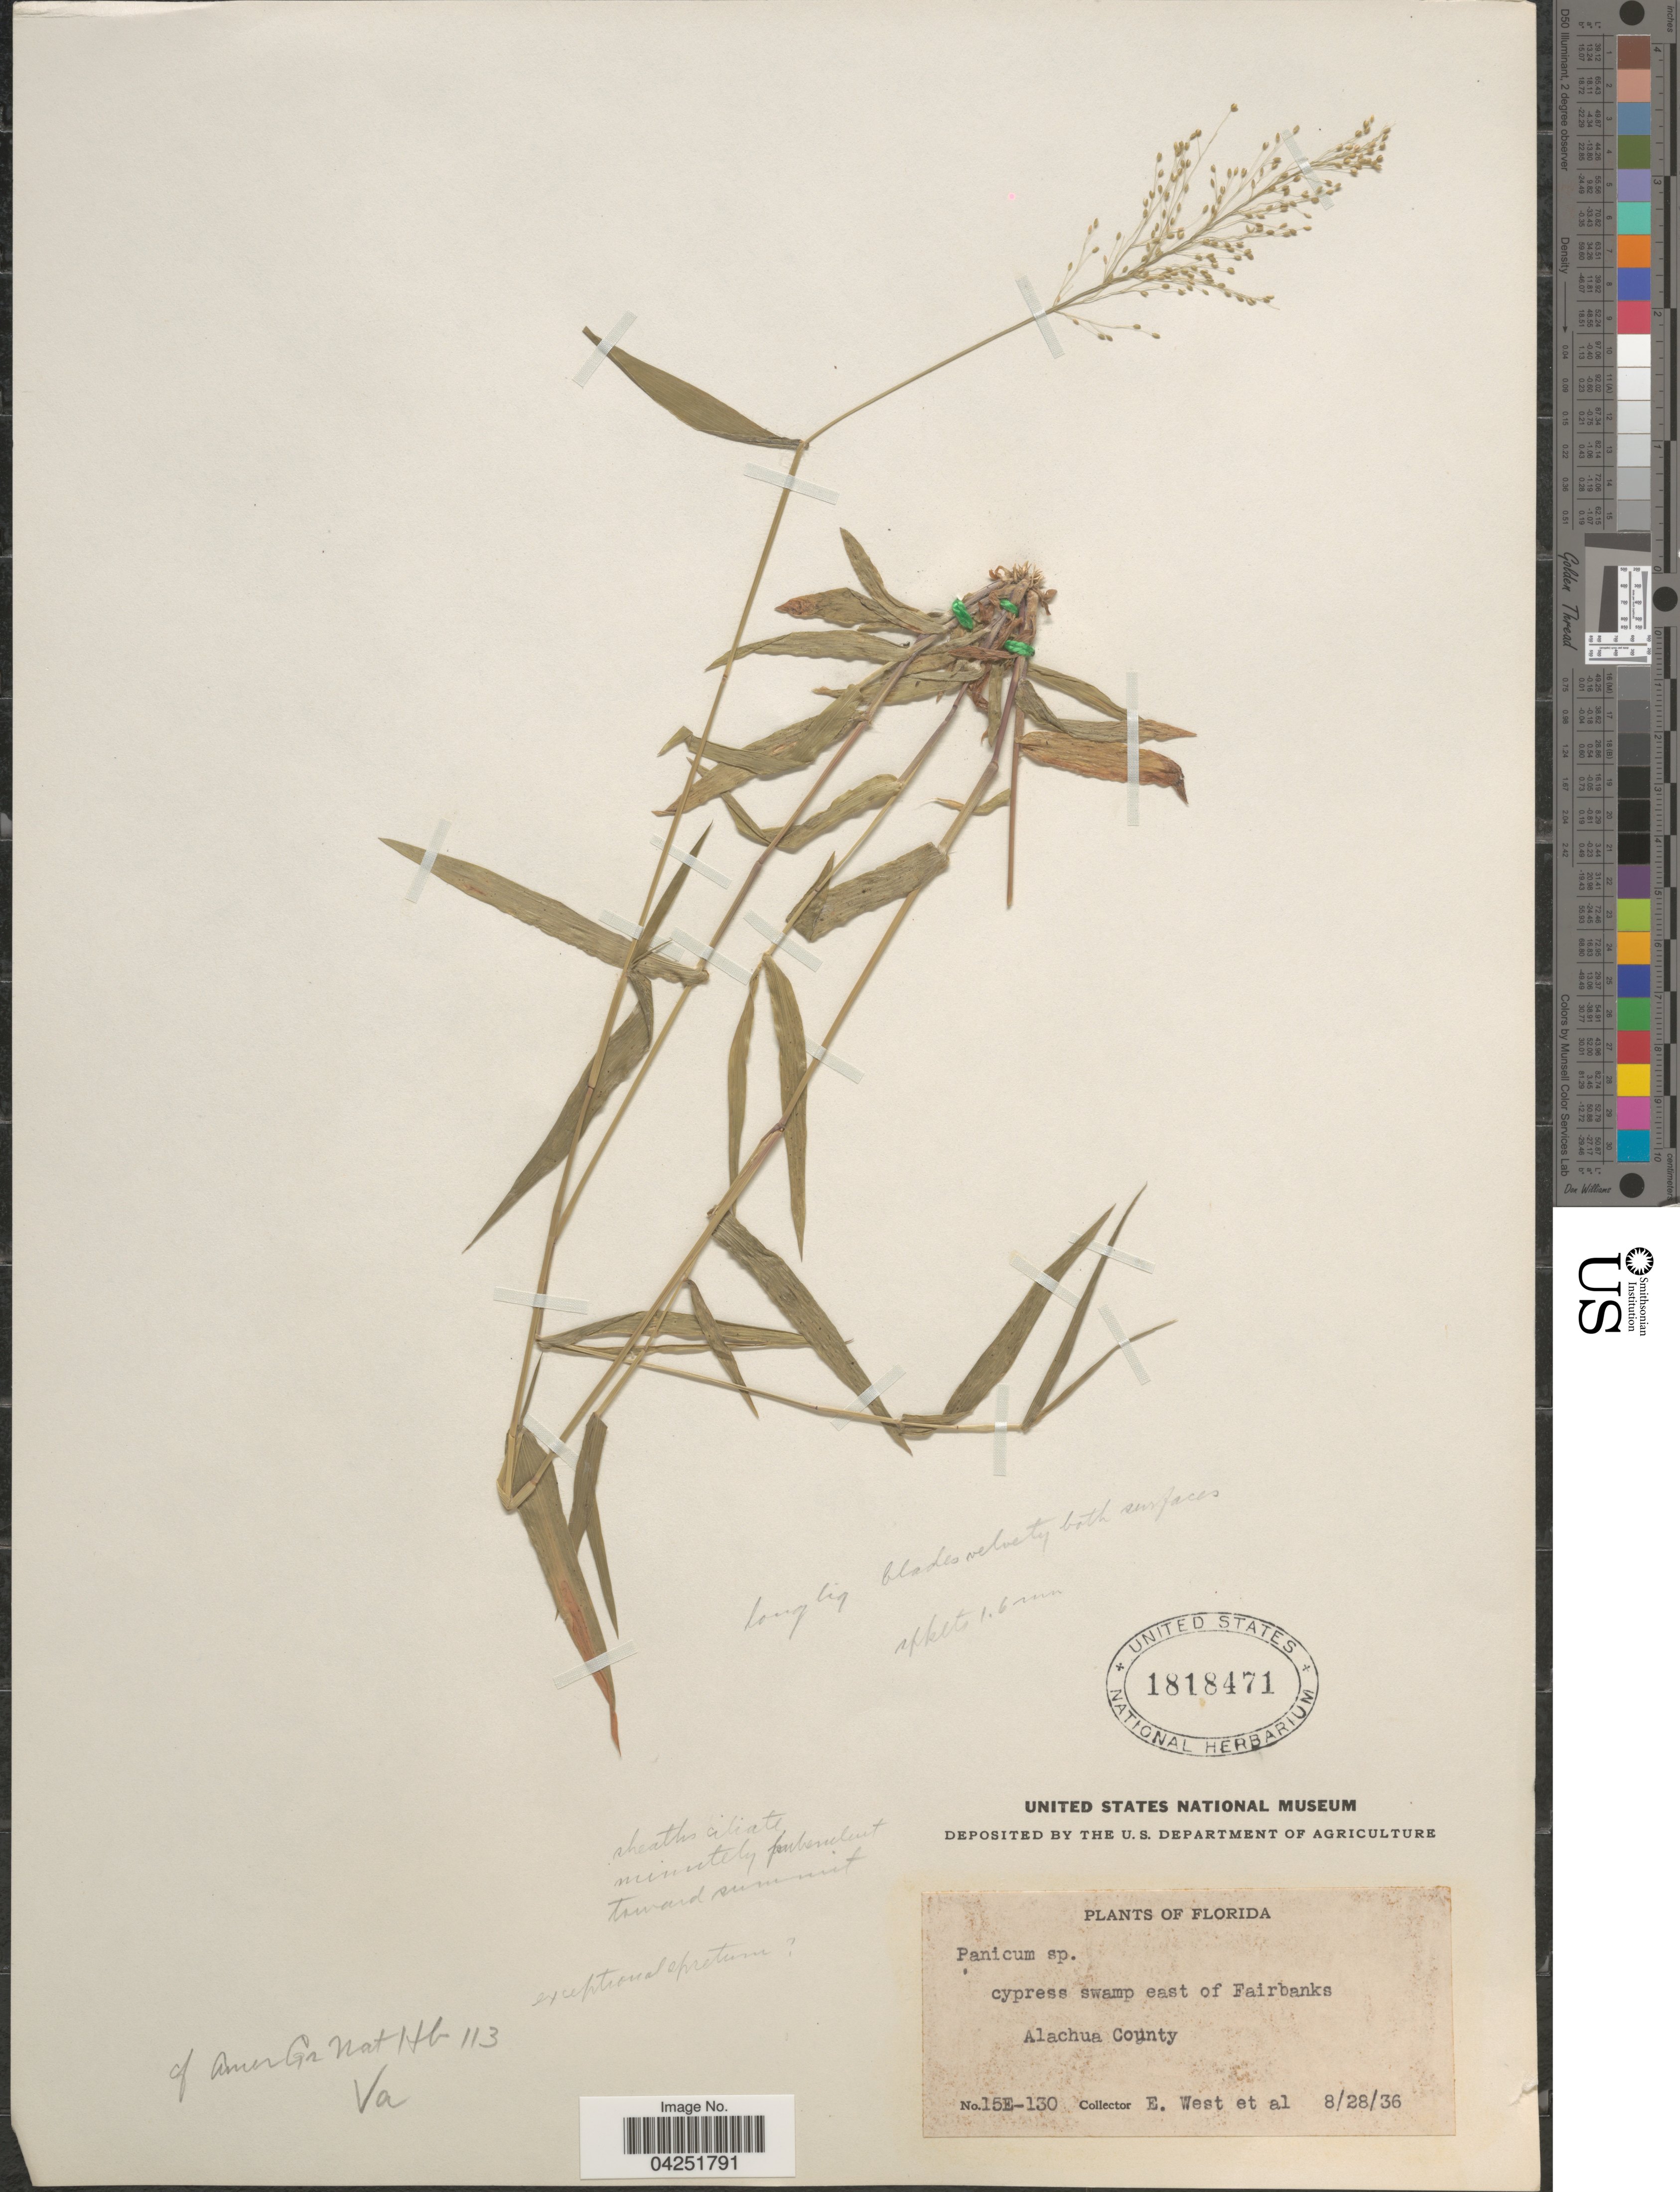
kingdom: Plantae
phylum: Tracheophyta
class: Liliopsida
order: Poales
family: Poaceae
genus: Dichanthelium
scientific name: Dichanthelium acuminatum var. densiflorum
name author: (Rand & Redfield) Gould & C.A. Clark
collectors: E. West & et al.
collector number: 15E-130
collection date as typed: Transcribed d/m/y: 28/8/36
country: United States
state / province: Florida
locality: Cypress swamp east of Fairbanks Alachua County.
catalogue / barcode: US 1818471